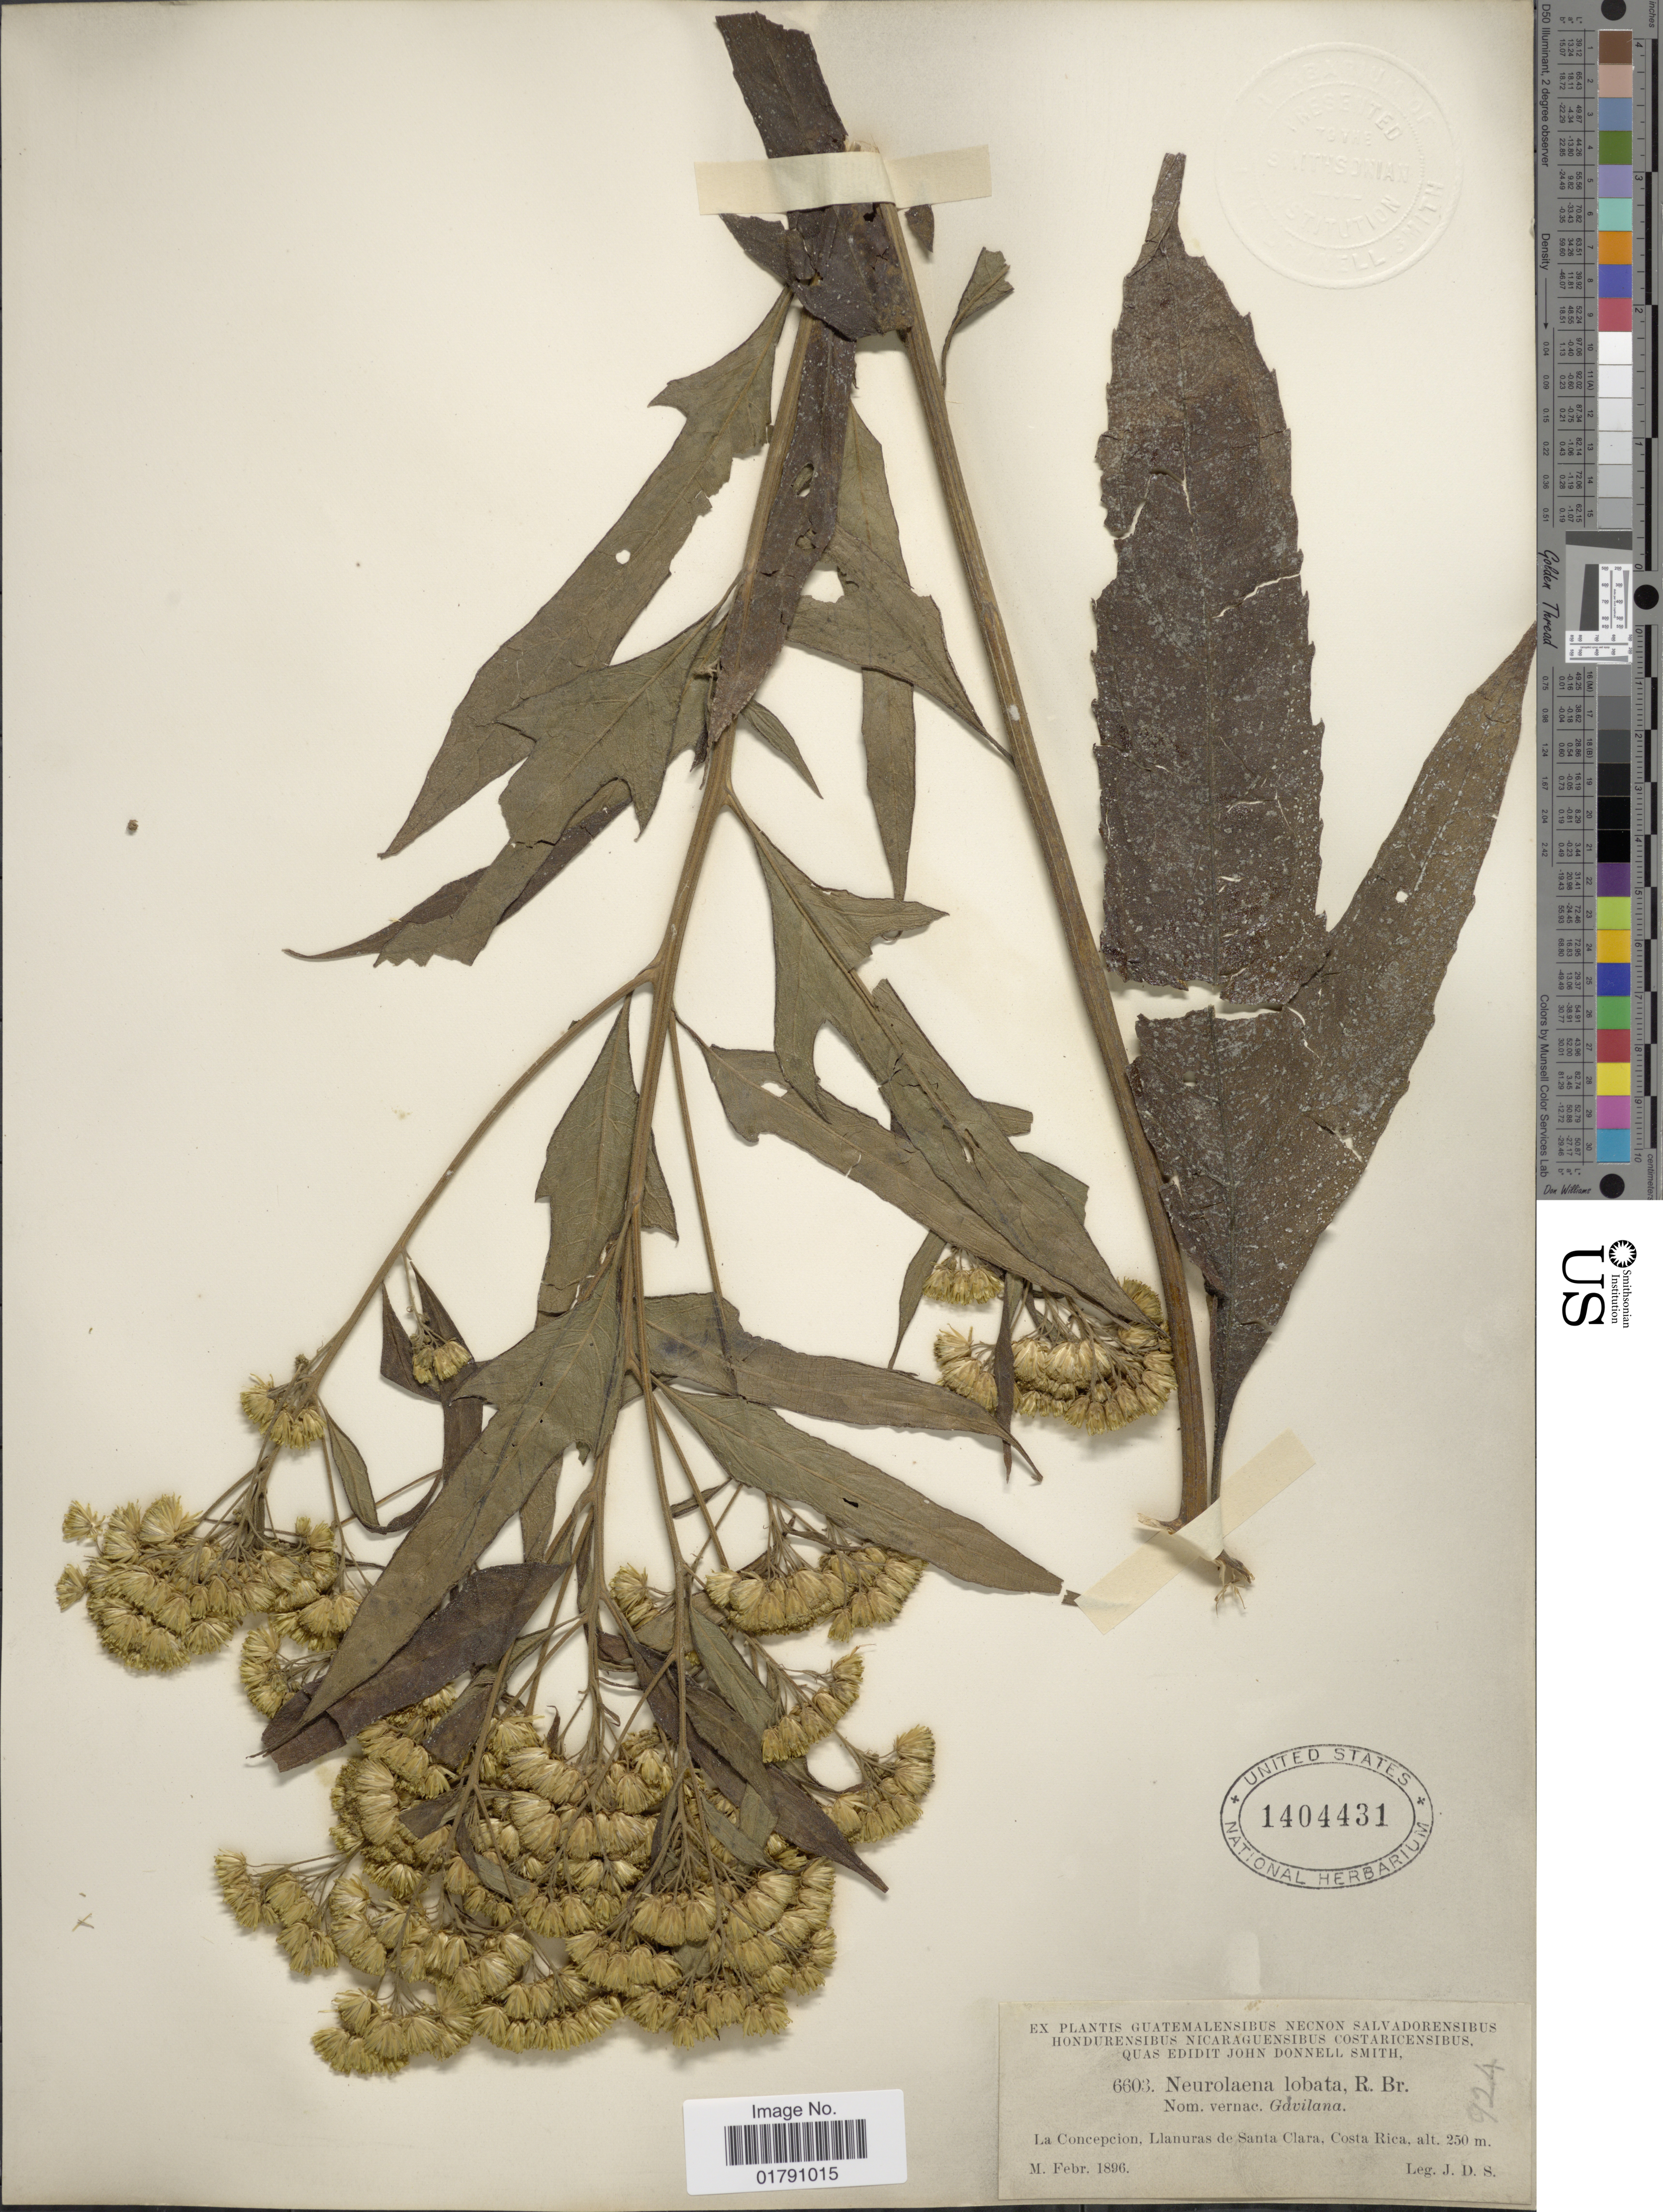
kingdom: Plantae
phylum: Tracheophyta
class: Magnoliopsida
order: Asterales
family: Asteraceae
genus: Neurolaena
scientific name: Neurolaena lobata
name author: (L.) R. Br. ex Cass.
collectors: J. Donnell Smith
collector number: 6603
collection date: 1896-02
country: Costa Rica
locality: La Concepcion, Llanuras de Santa Clara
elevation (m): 250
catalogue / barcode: US 1404431